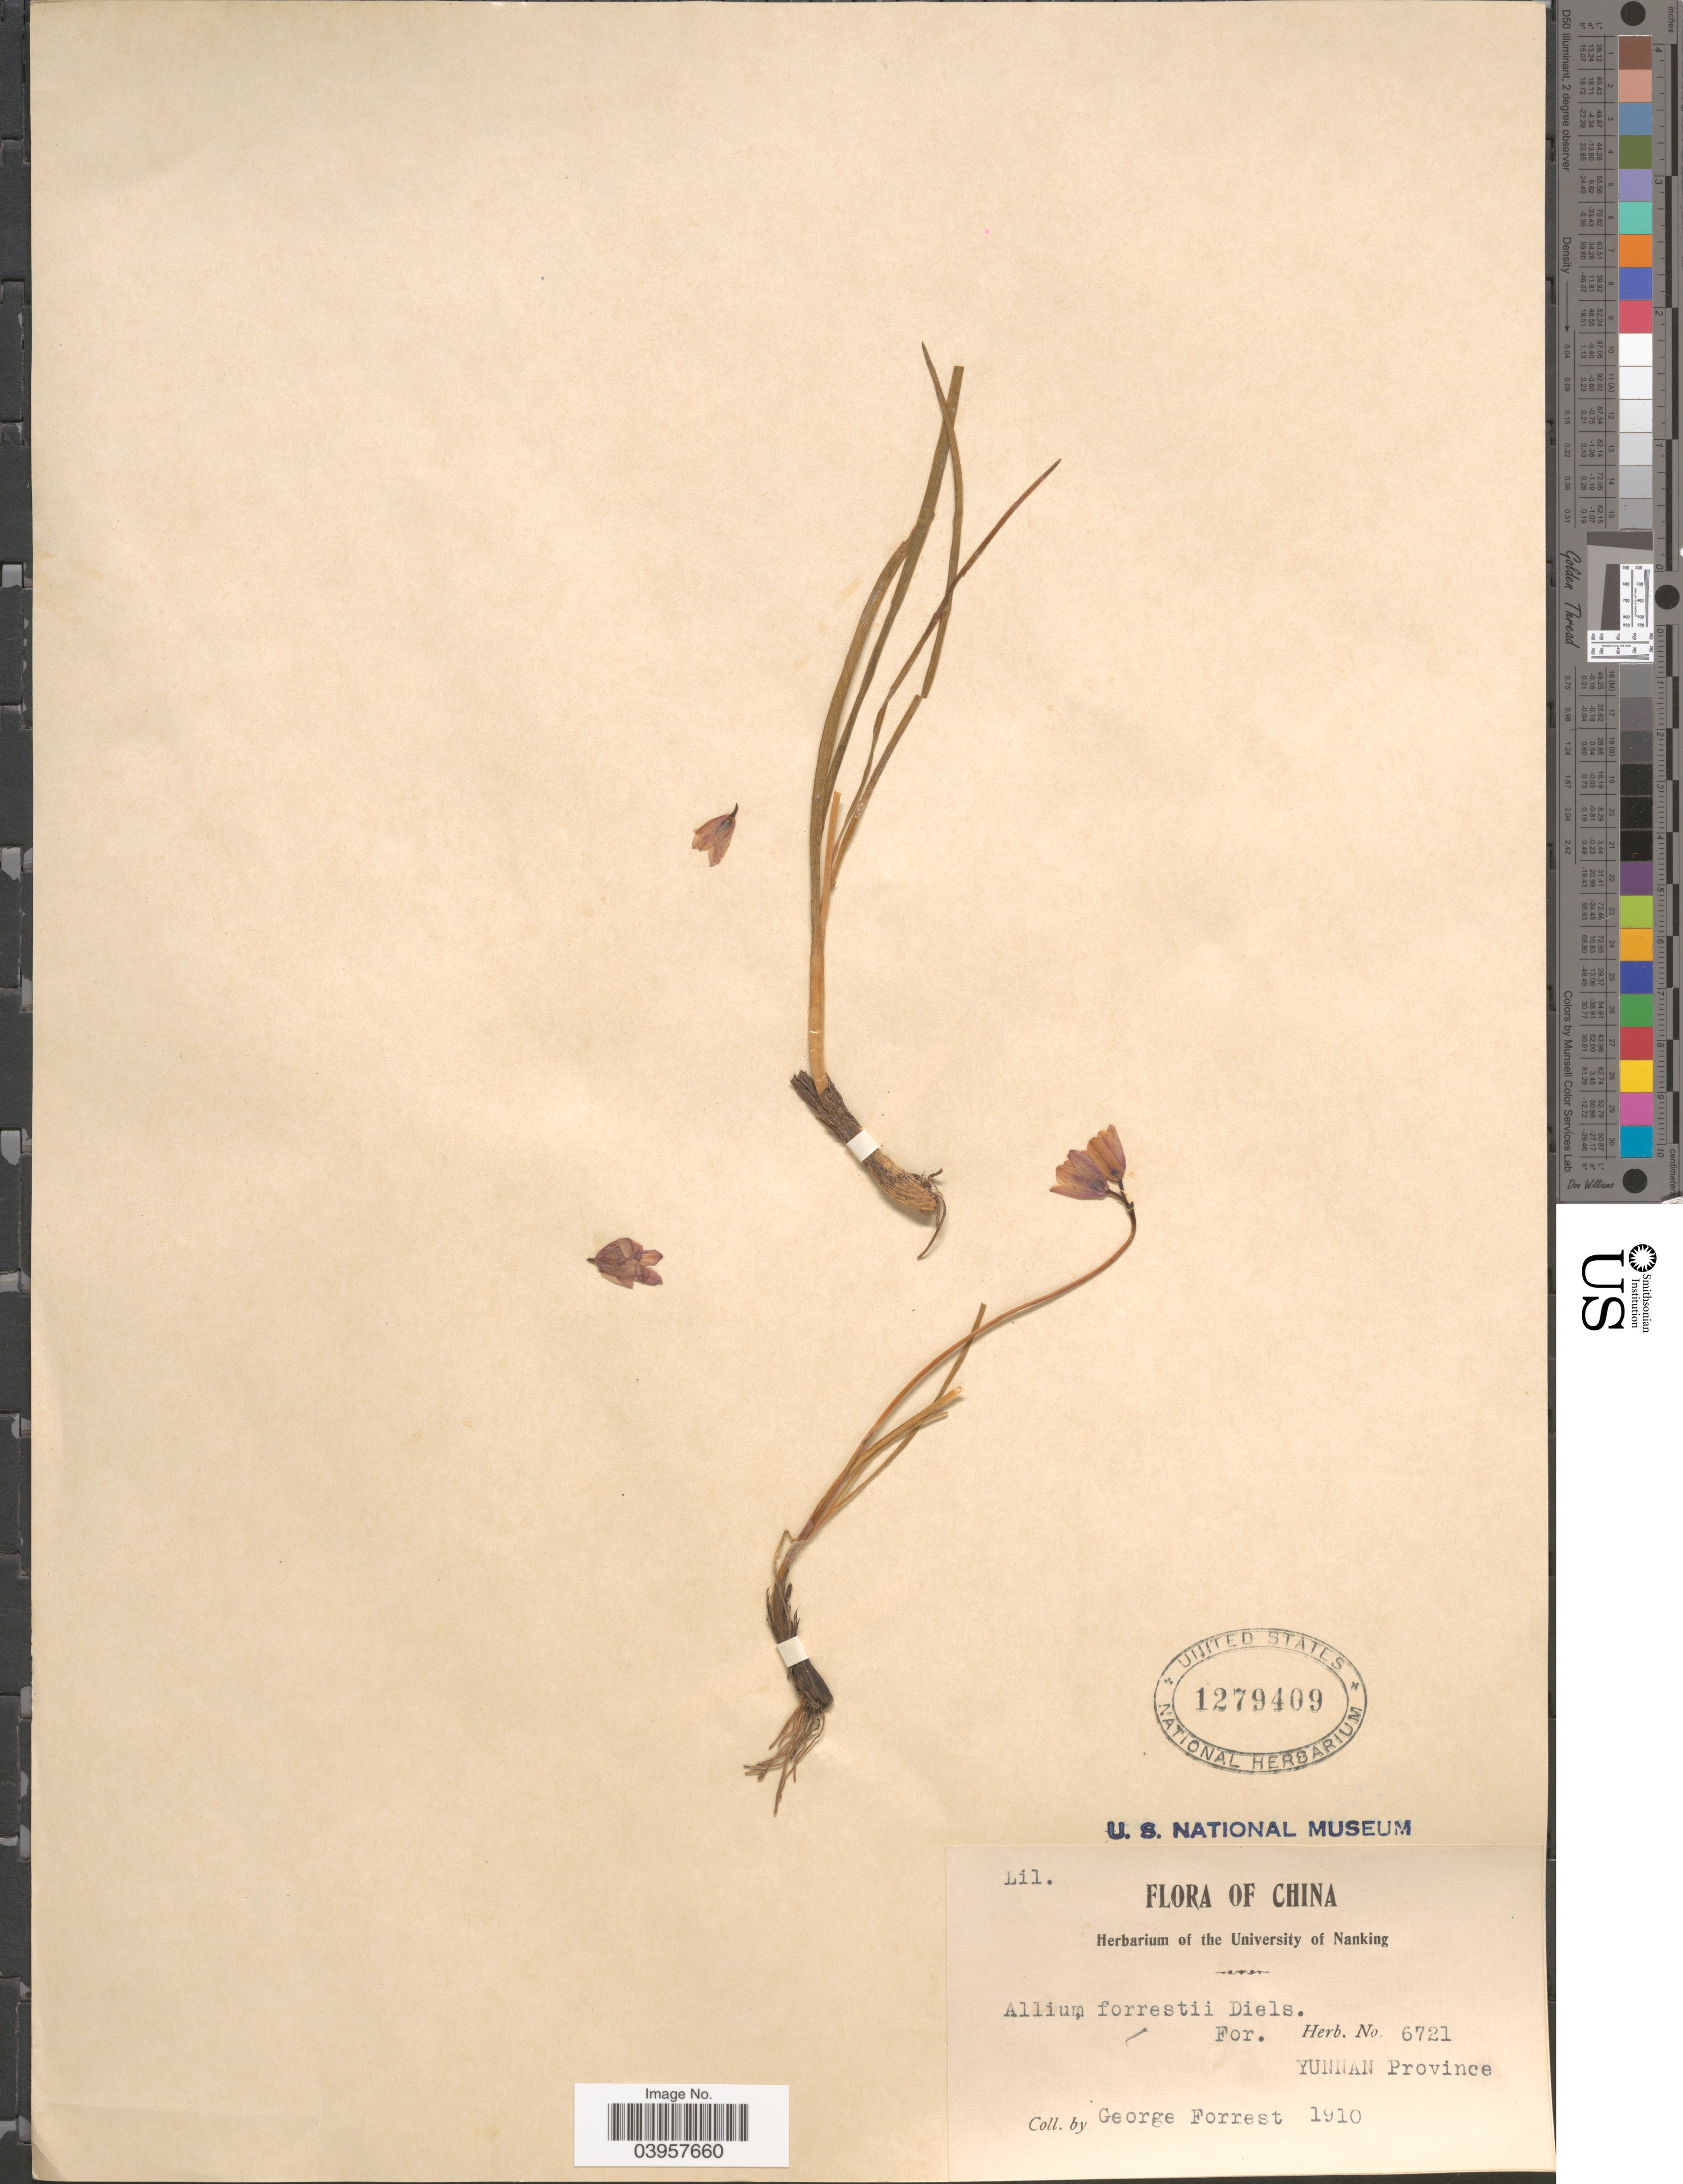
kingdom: Plantae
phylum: Tracheophyta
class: Liliopsida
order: Asparagales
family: Amaryllidaceae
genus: Allium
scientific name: Allium forrestii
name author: Diels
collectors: G. Forrest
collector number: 6721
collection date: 1910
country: China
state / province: Yunnan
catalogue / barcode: US 1279409